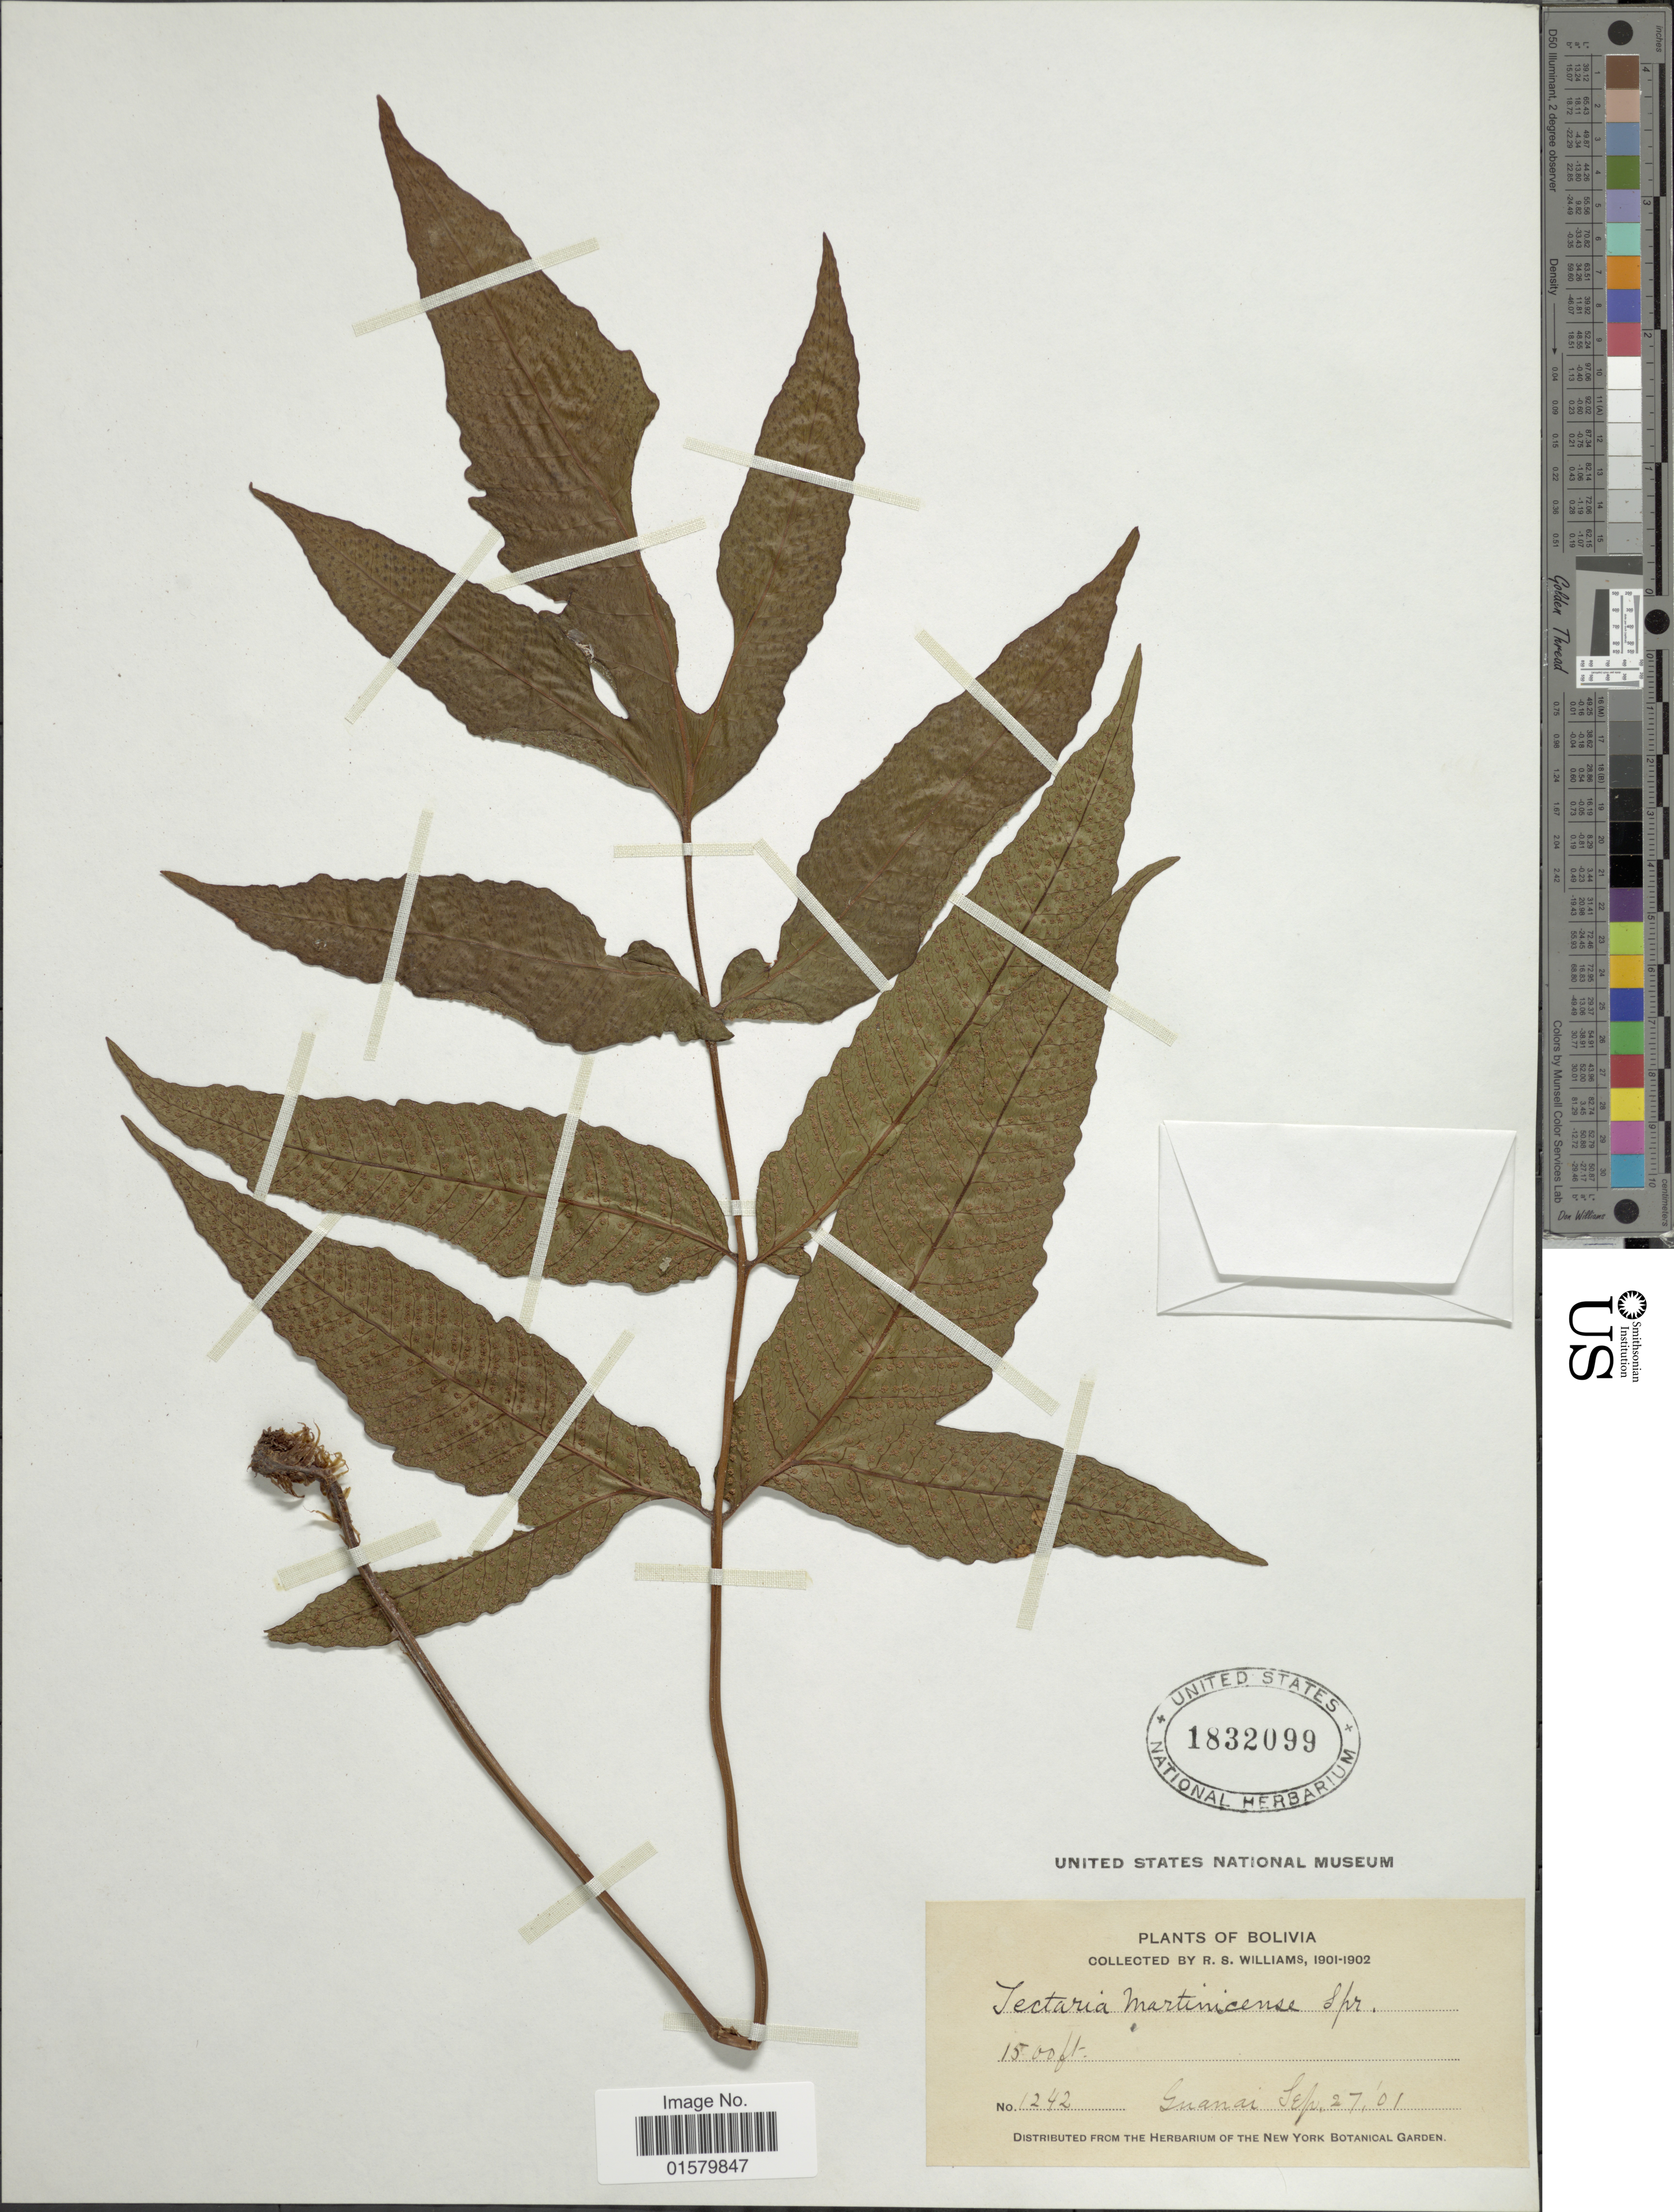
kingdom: Plantae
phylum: Tracheophyta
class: Polypodiopsida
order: Polypodiales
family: Tectariaceae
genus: Tectaria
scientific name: Tectaria pilosa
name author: (Fée) Maxon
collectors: R. S. Williams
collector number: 1242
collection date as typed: Sep. 27, '01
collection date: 1901-09-27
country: Bolivia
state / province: La Páz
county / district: Larecaja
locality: Guanay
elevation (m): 457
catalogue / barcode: US 1832099